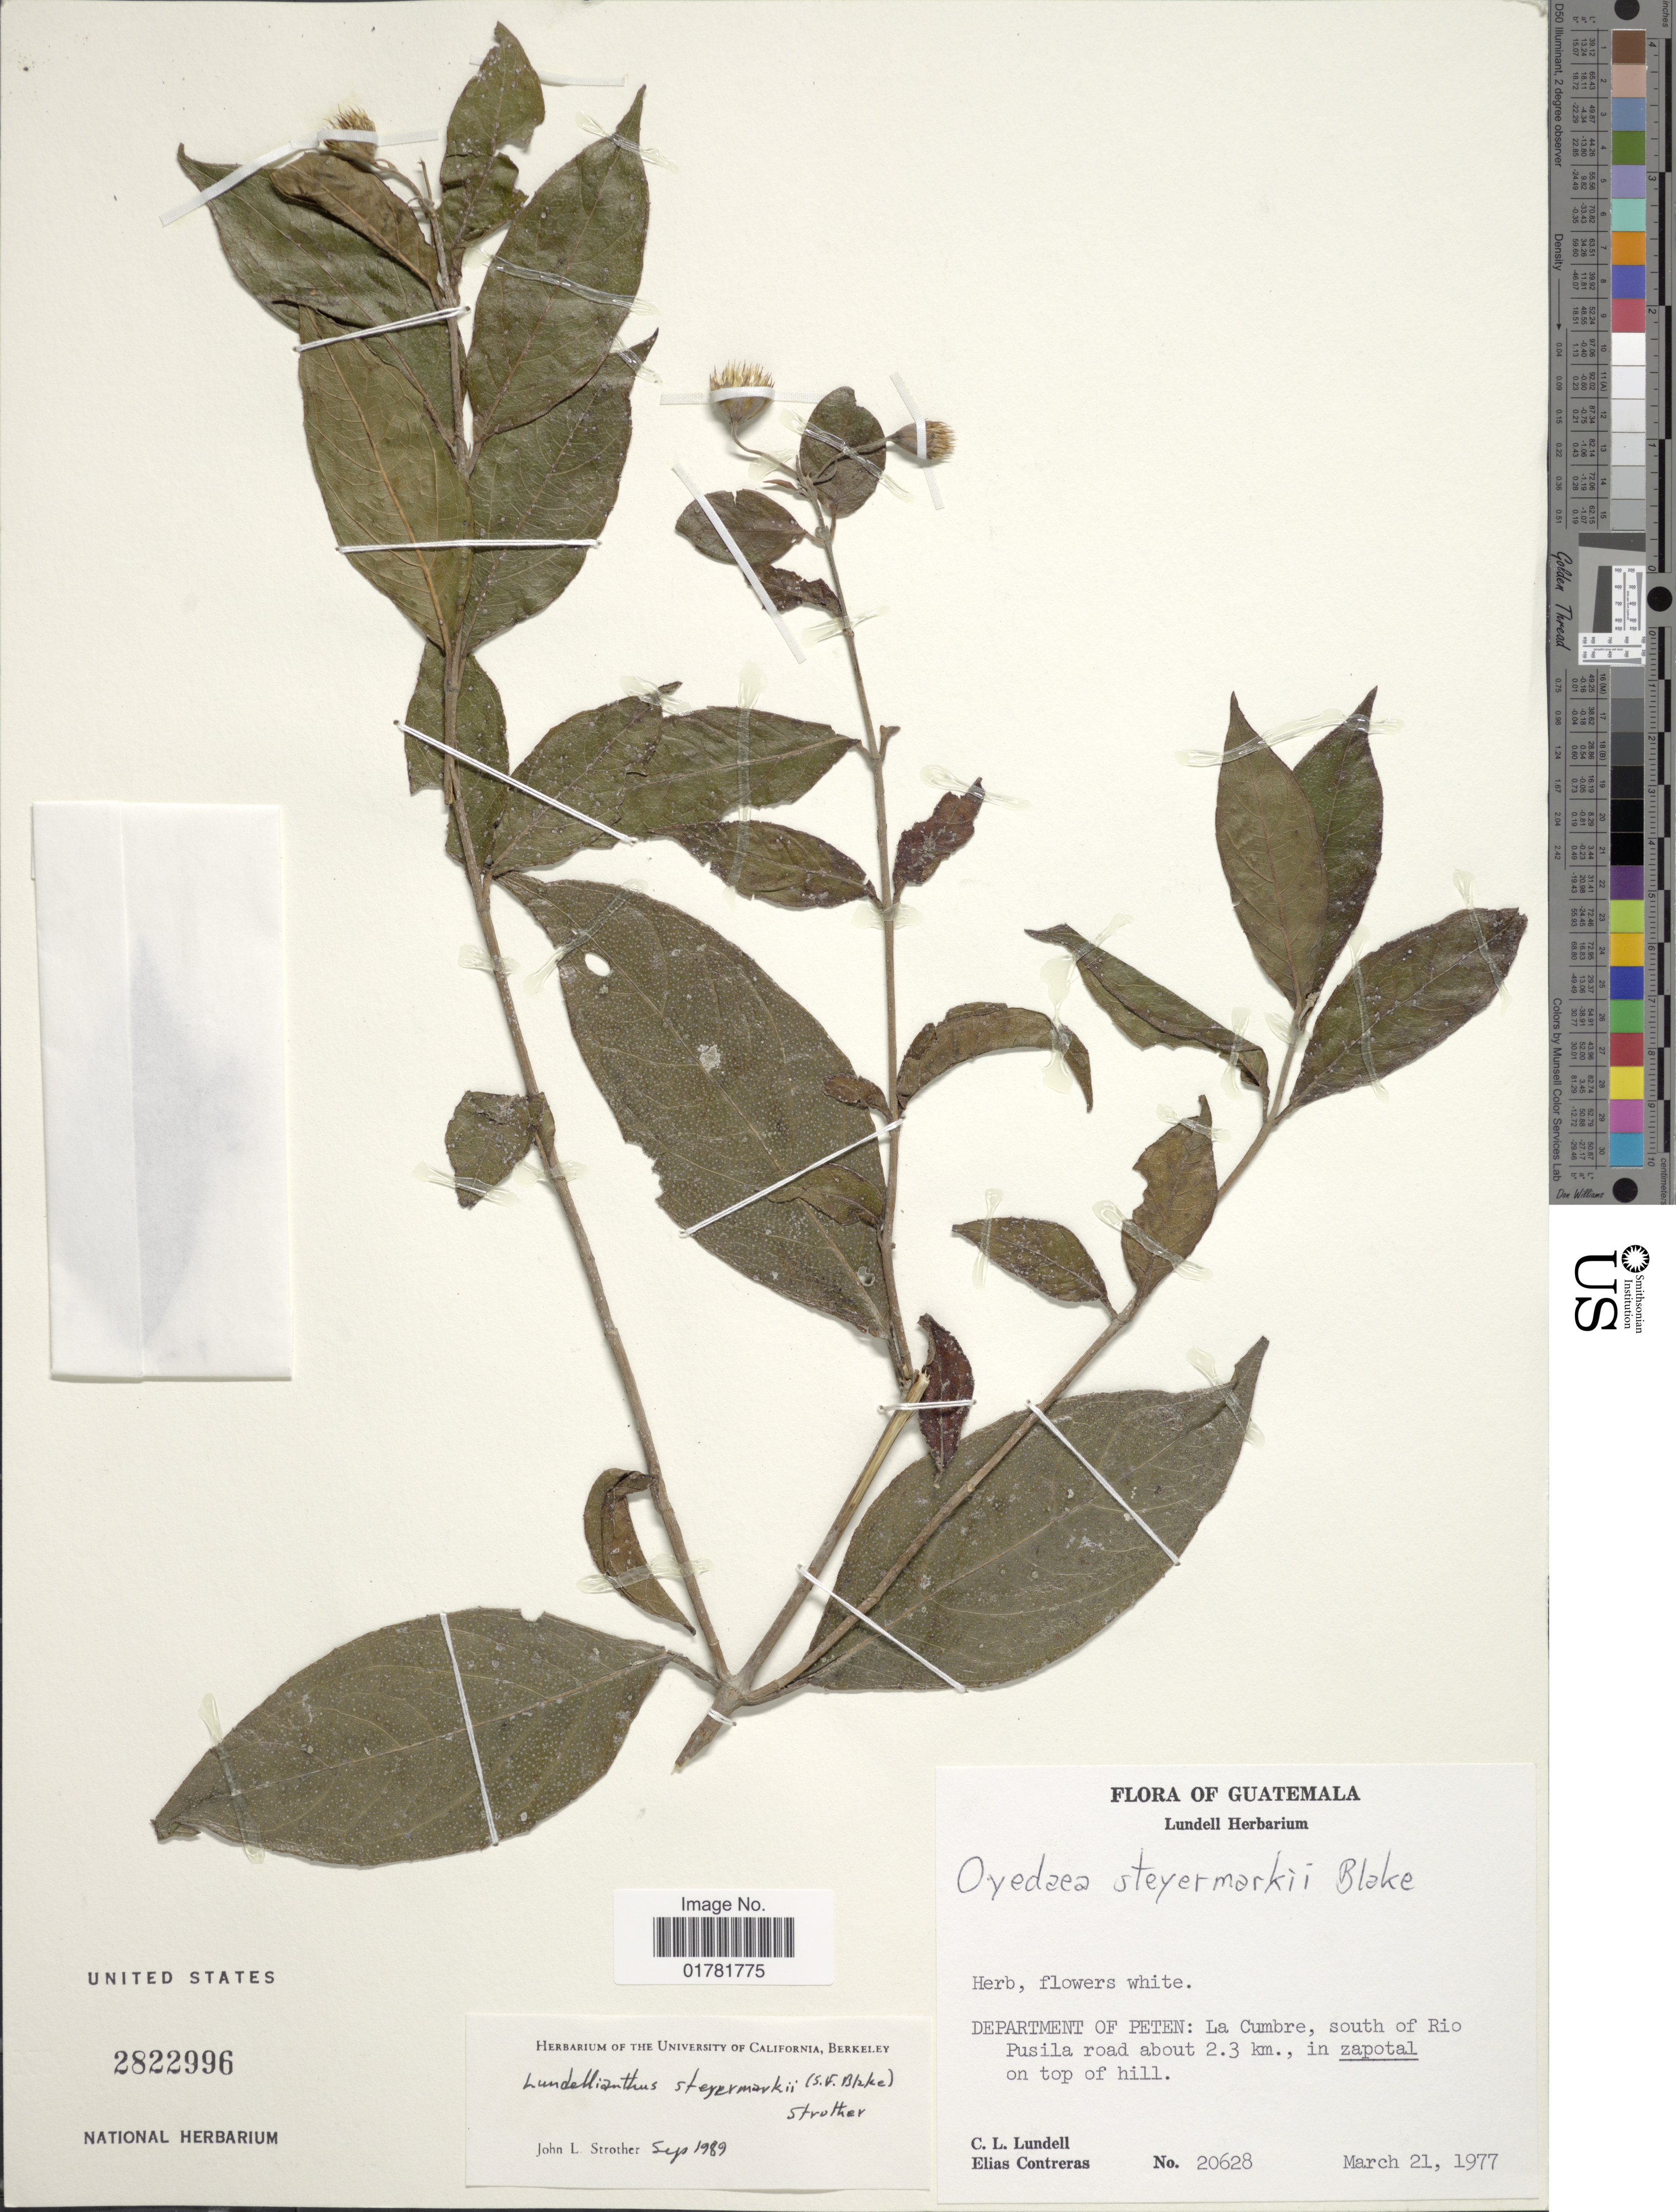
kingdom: Plantae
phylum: Tracheophyta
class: Magnoliopsida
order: Asterales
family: Asteraceae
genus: Lundellianthus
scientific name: Lundellianthus steyermarkii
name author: S.F. Blake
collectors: C. L. Lundell & E. Contreras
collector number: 20628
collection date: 1977-03-21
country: Guatemala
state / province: El Petén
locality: Department of Peten: La Cumbre, in zapotal, top of hill, south of Rio Pusila road about 2.3 km., in zapotal on top of hill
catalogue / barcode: US 2822996